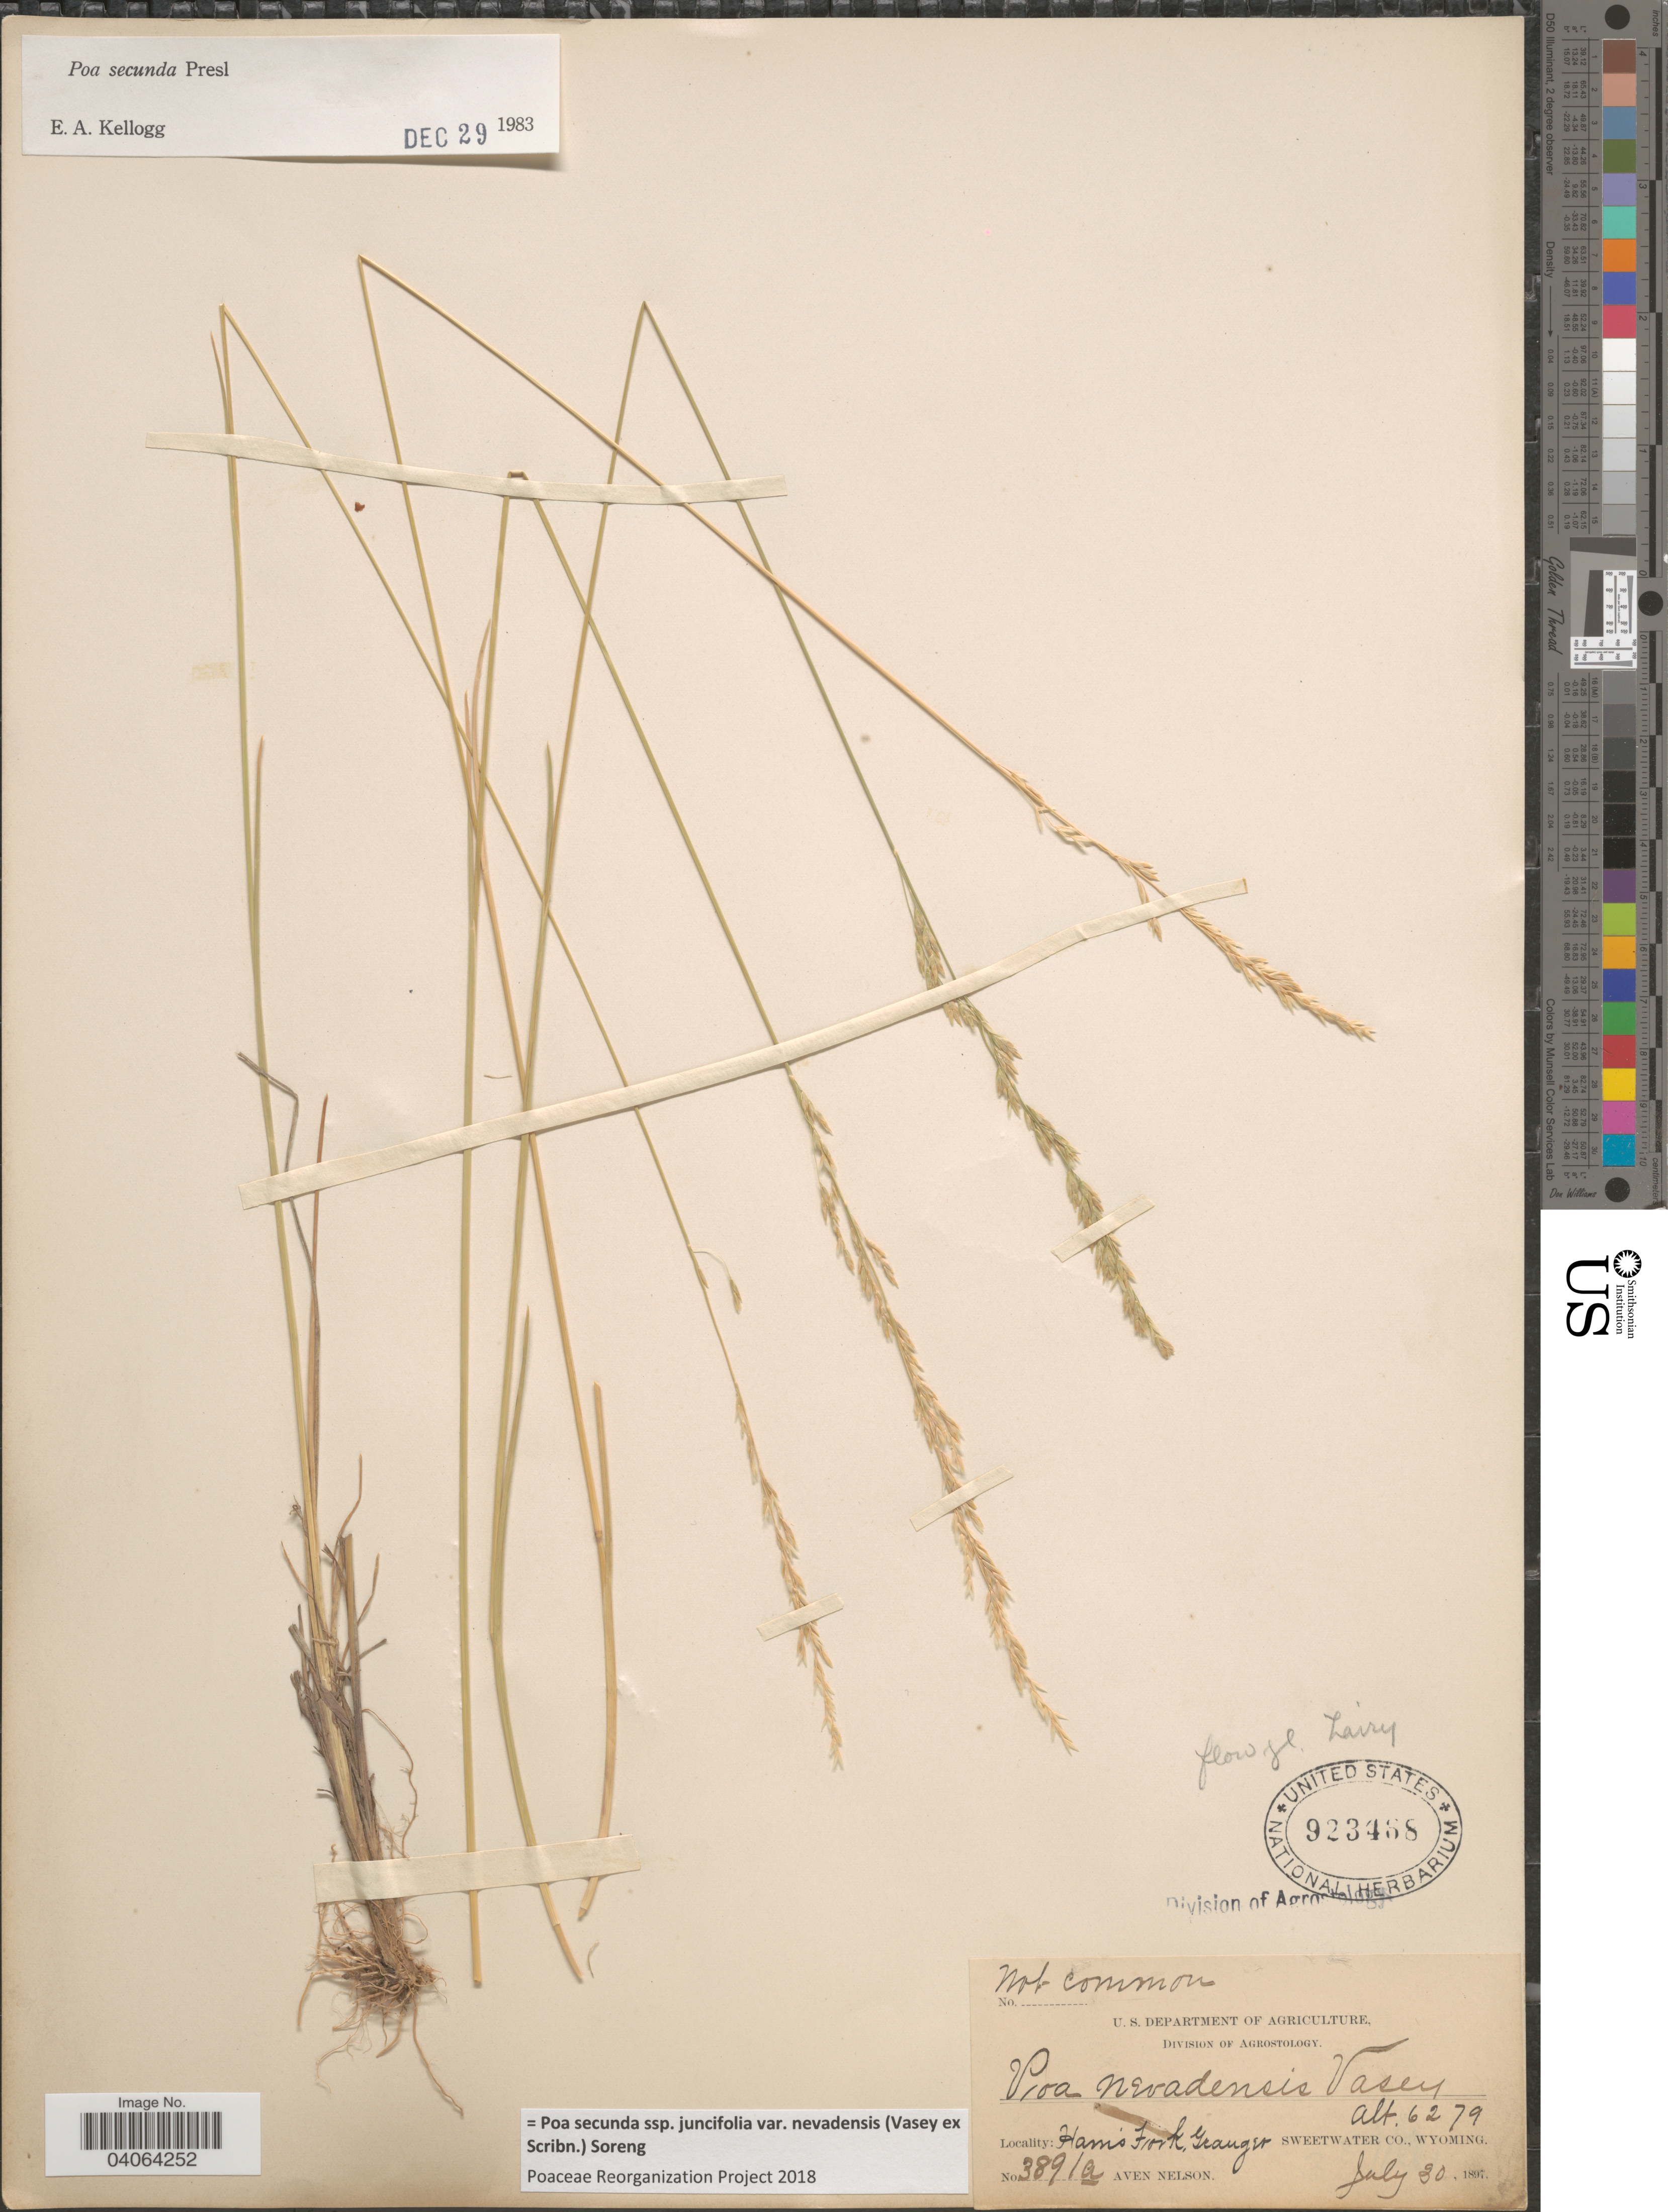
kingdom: Plantae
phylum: Tracheophyta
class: Liliopsida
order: Poales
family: Poaceae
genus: Poa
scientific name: Poa secunda subsp. juncifolia var. nevadensis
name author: (Vasey ex Scribn.) Soreng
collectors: A. Nelson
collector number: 3891a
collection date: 1897-07-30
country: United States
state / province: Wyoming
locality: Ham's Fork, Granger. Sweetwater Co.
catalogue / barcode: US 923468